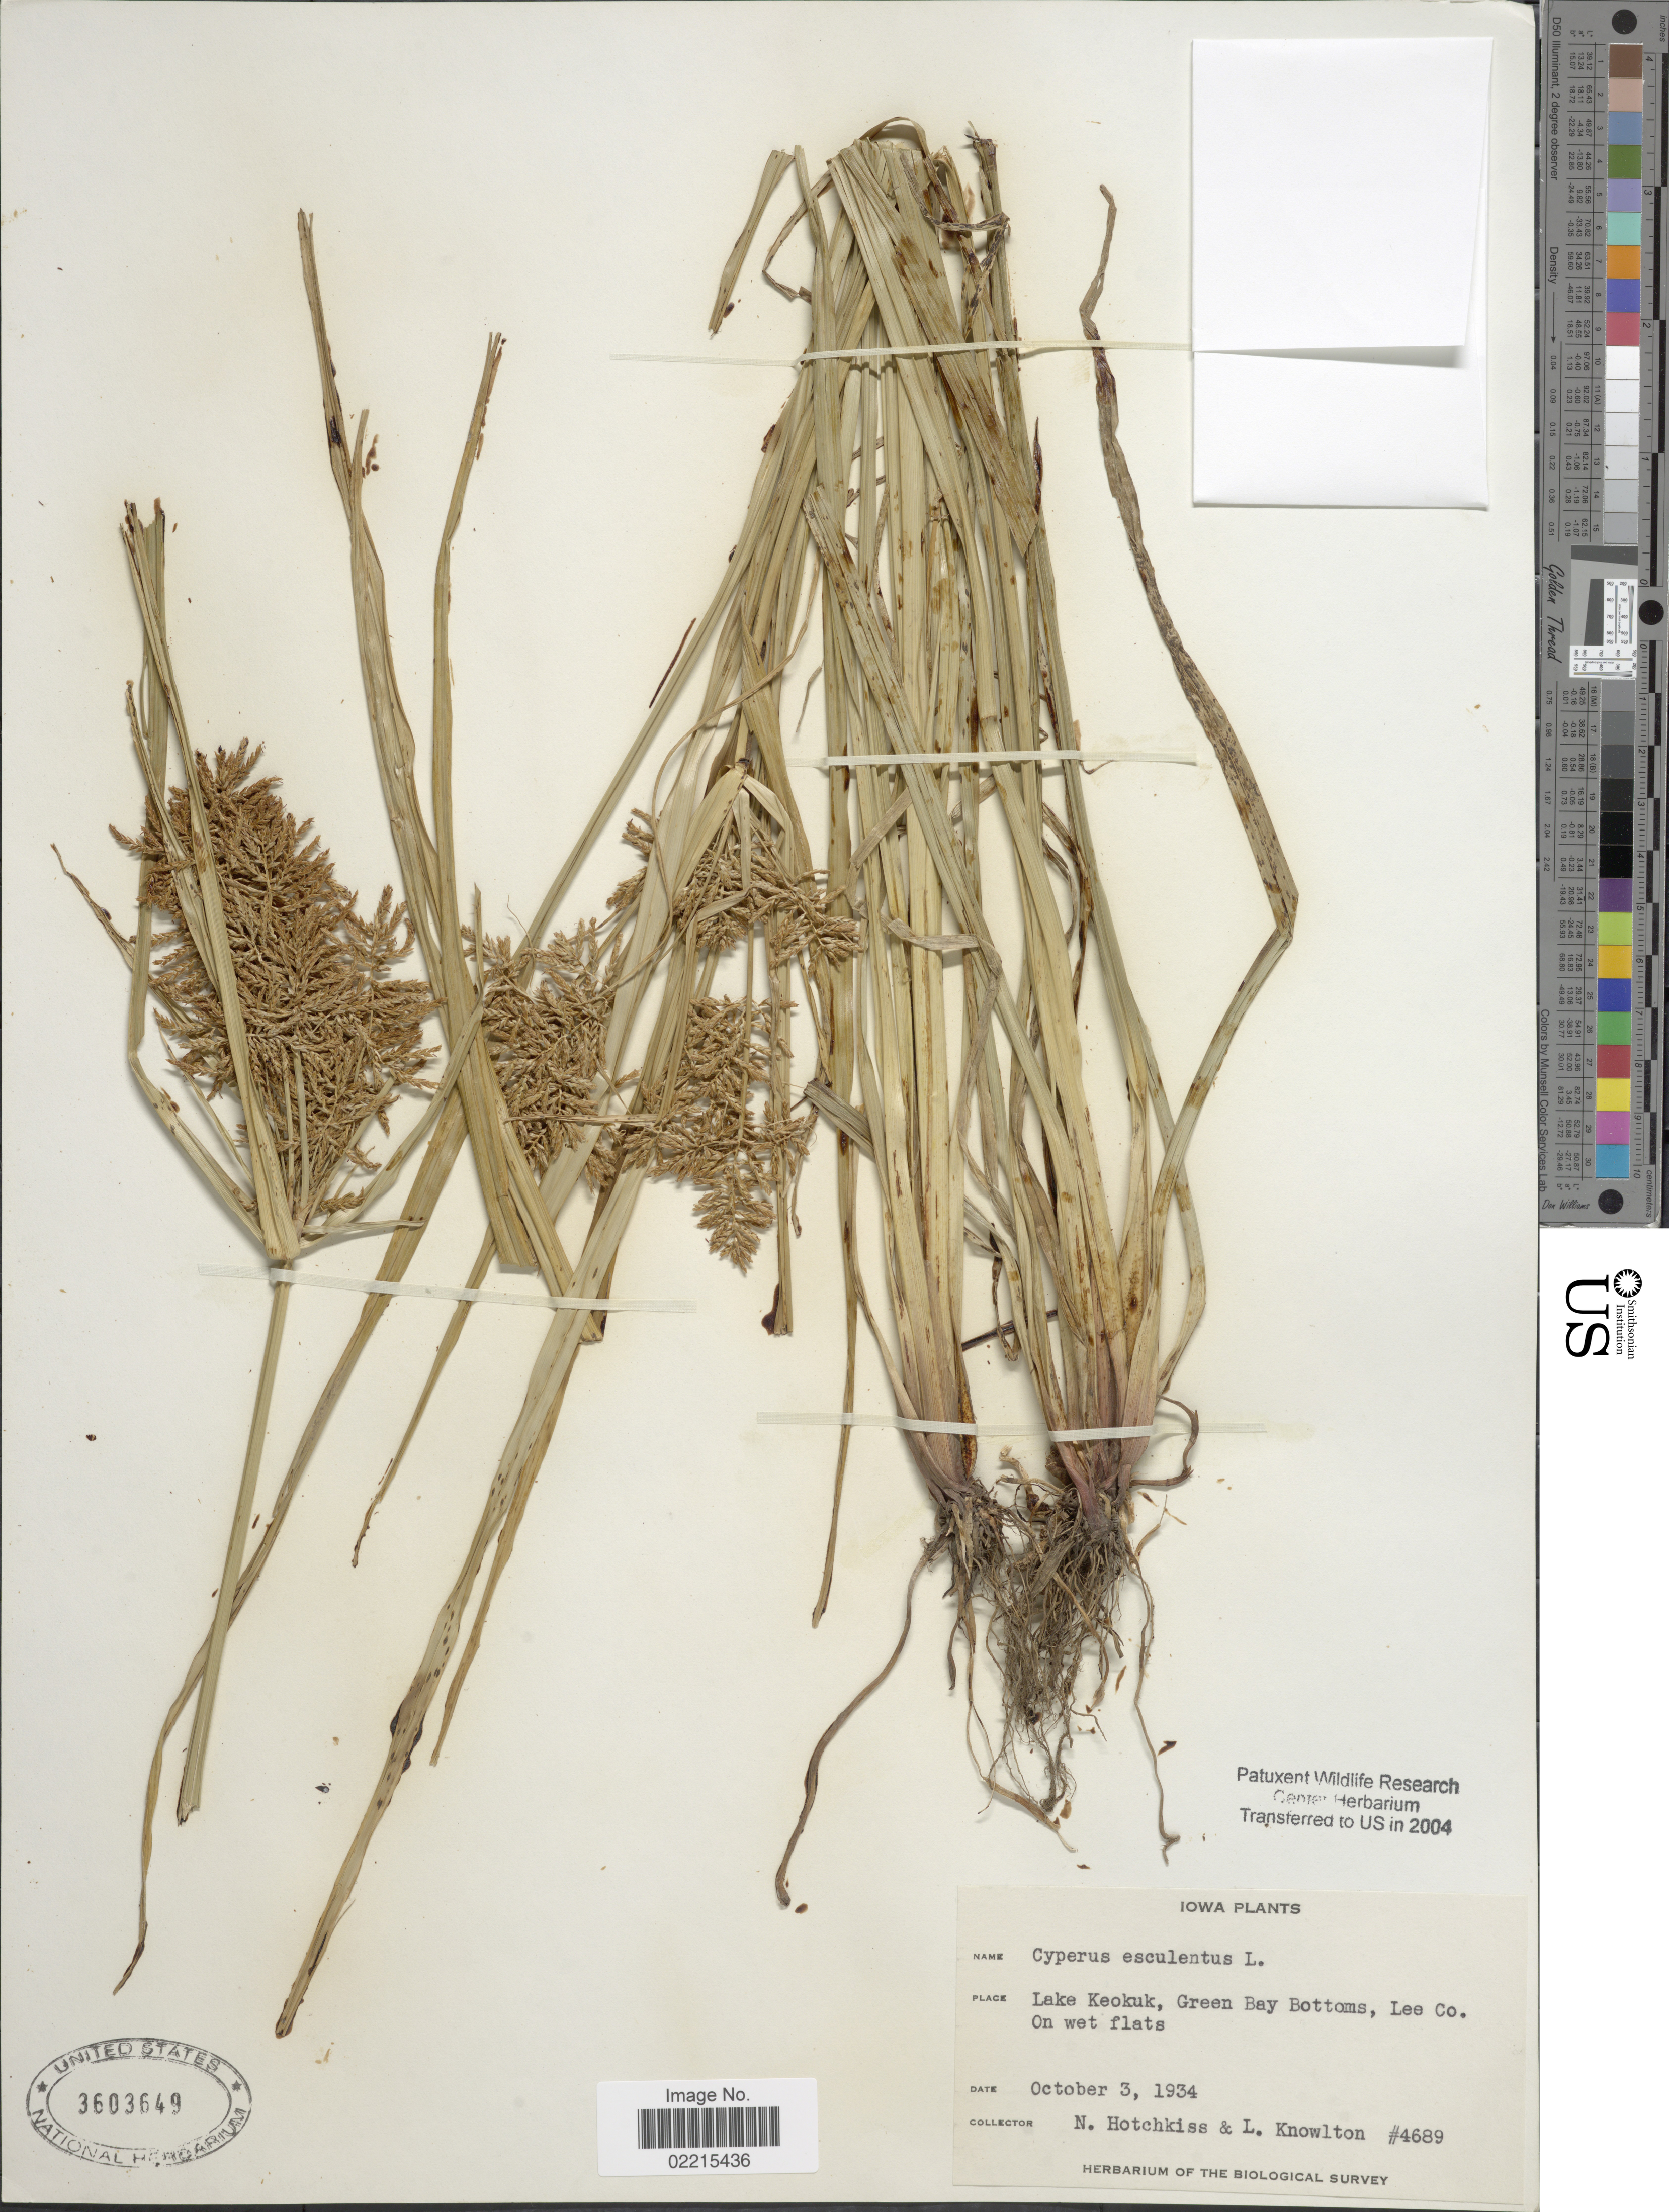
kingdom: Plantae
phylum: Tracheophyta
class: Liliopsida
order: Poales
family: Cyperaceae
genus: Cyperus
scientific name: Cyperus esculentus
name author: L.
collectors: N. Hotchkiss & L. Knowlton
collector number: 4689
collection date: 1934-10-03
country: United States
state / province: Iowa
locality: Lake Keokuk, Green Bay Bottoms, Lee Co. On wet flats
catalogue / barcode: US 3603649